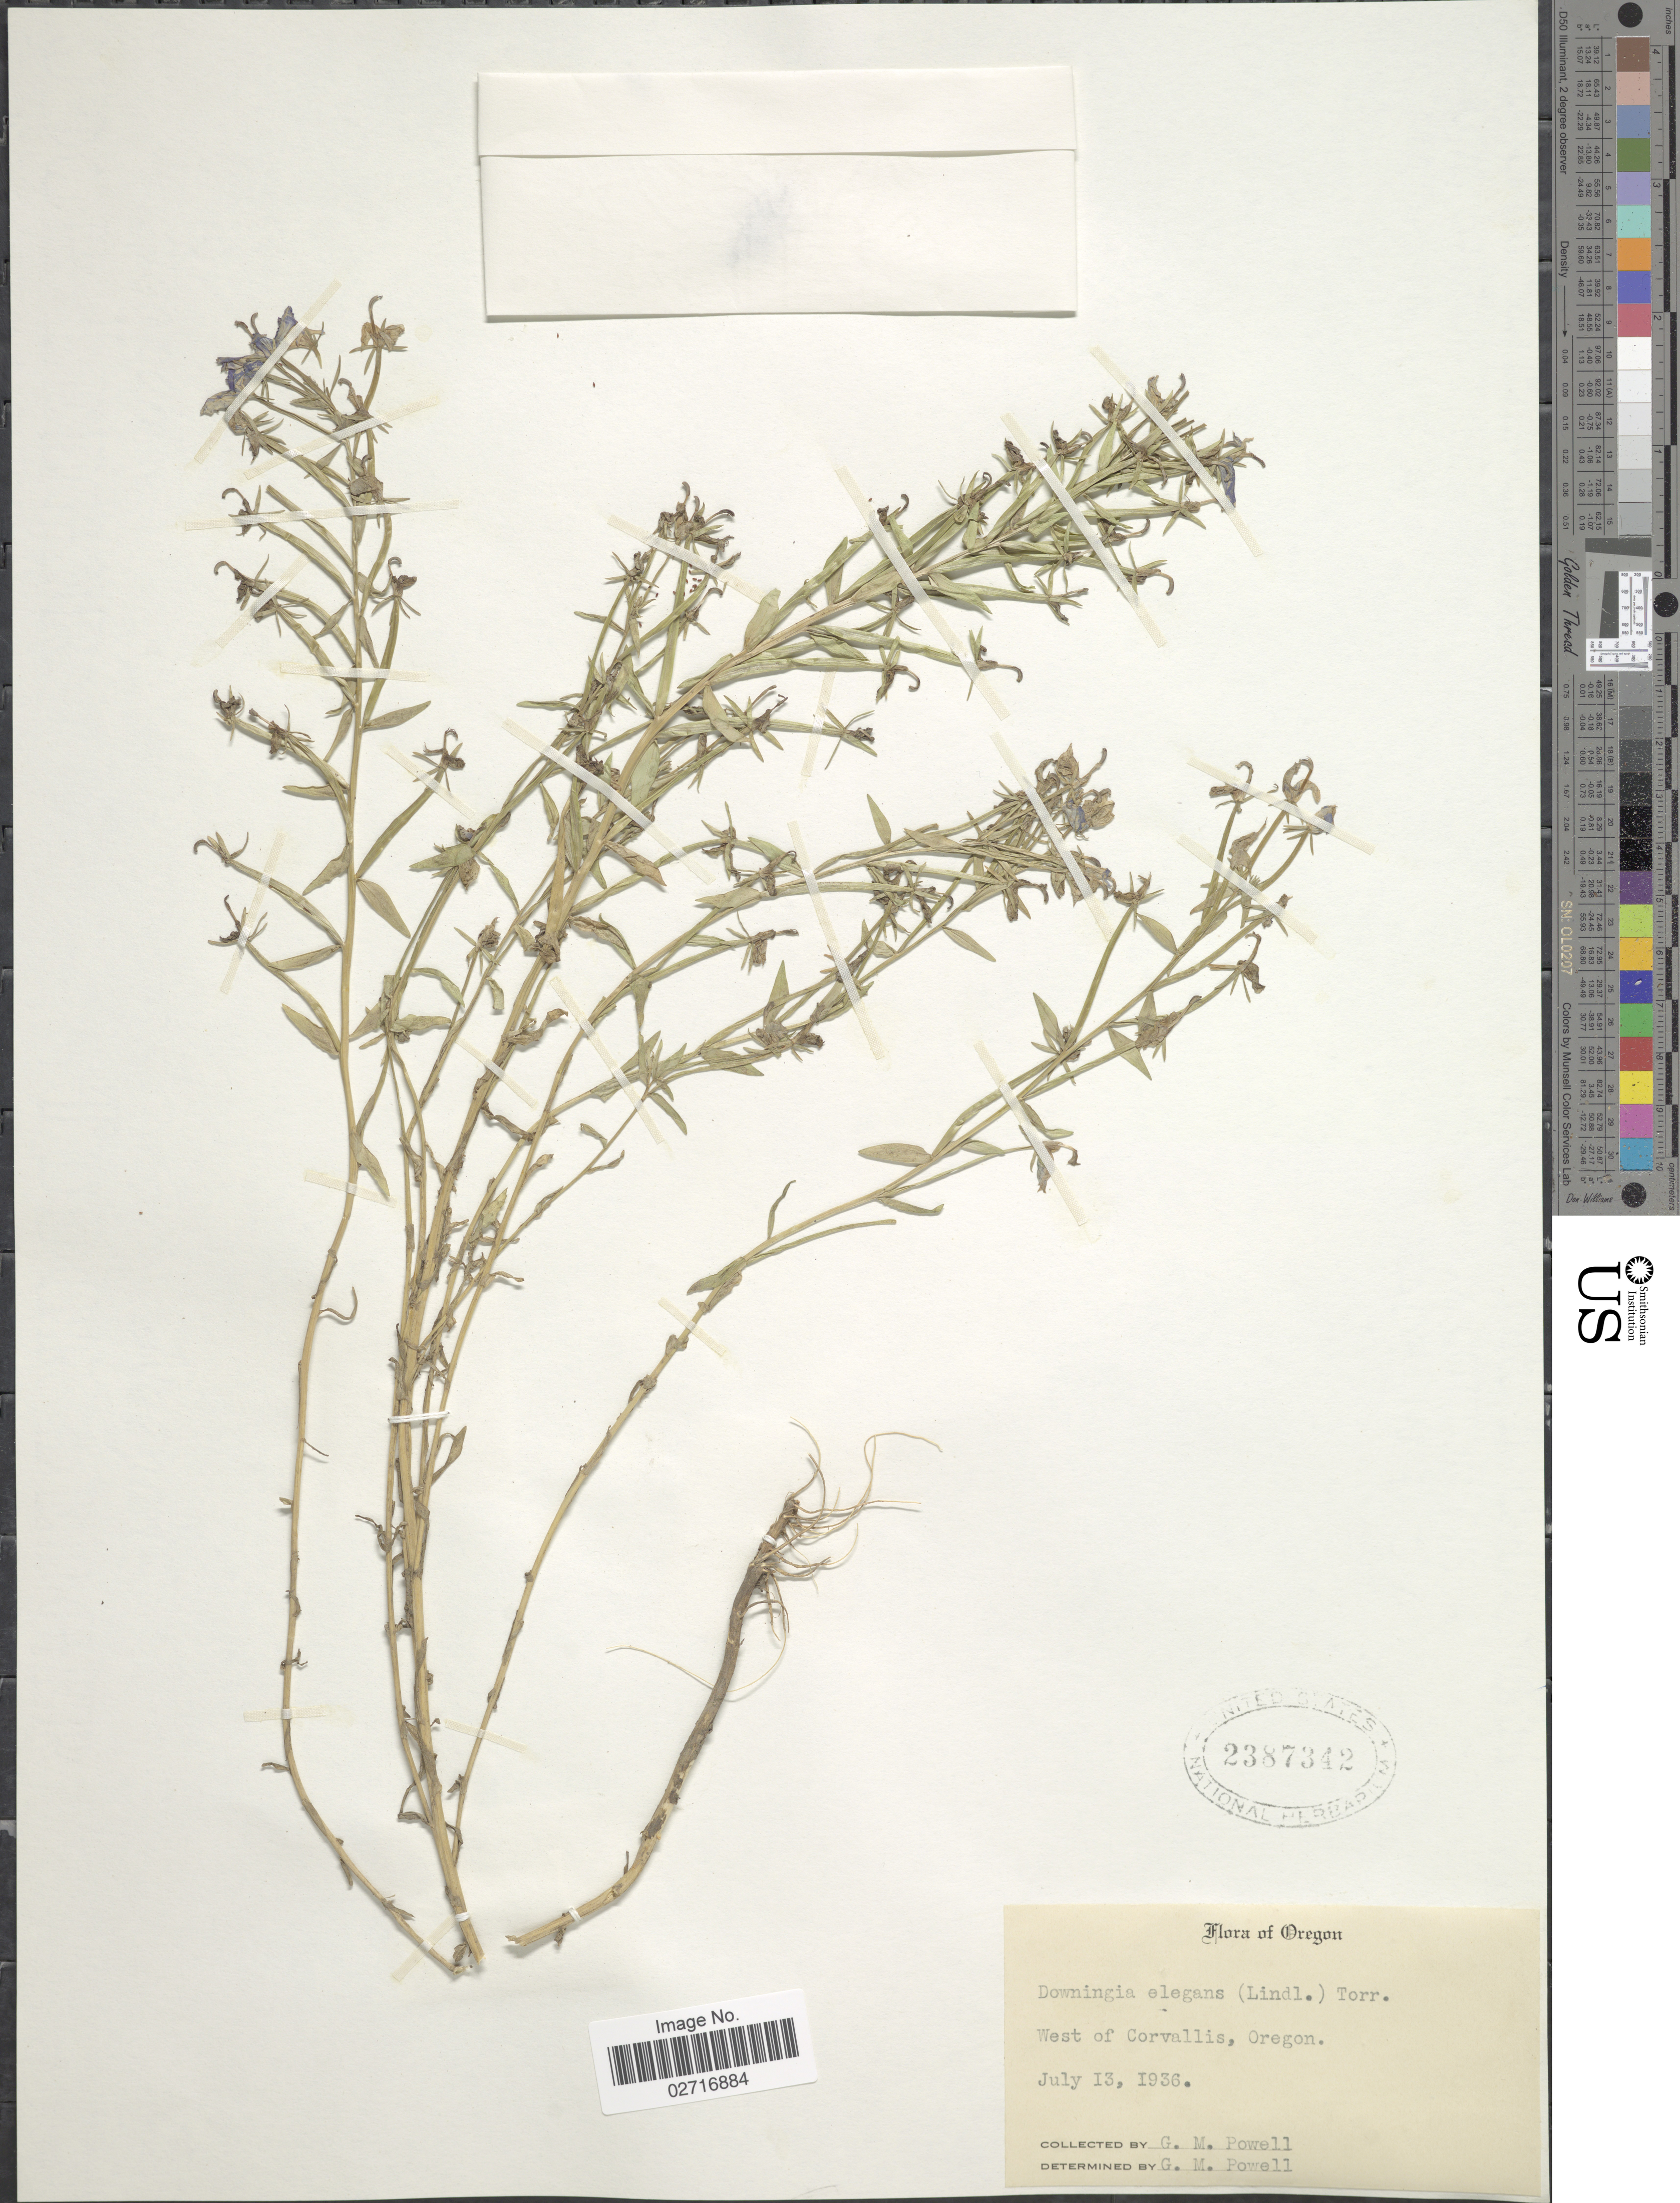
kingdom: Plantae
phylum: Tracheophyta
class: Magnoliopsida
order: Asterales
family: Campanulaceae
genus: Downingia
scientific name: Downingia elegans var. elegans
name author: (Douglas ex Lindl.) Torr. ex A. Gray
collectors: G. M. Powell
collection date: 1936-07-13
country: United States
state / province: Oregon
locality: West of Corvallis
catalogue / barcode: US 2387342